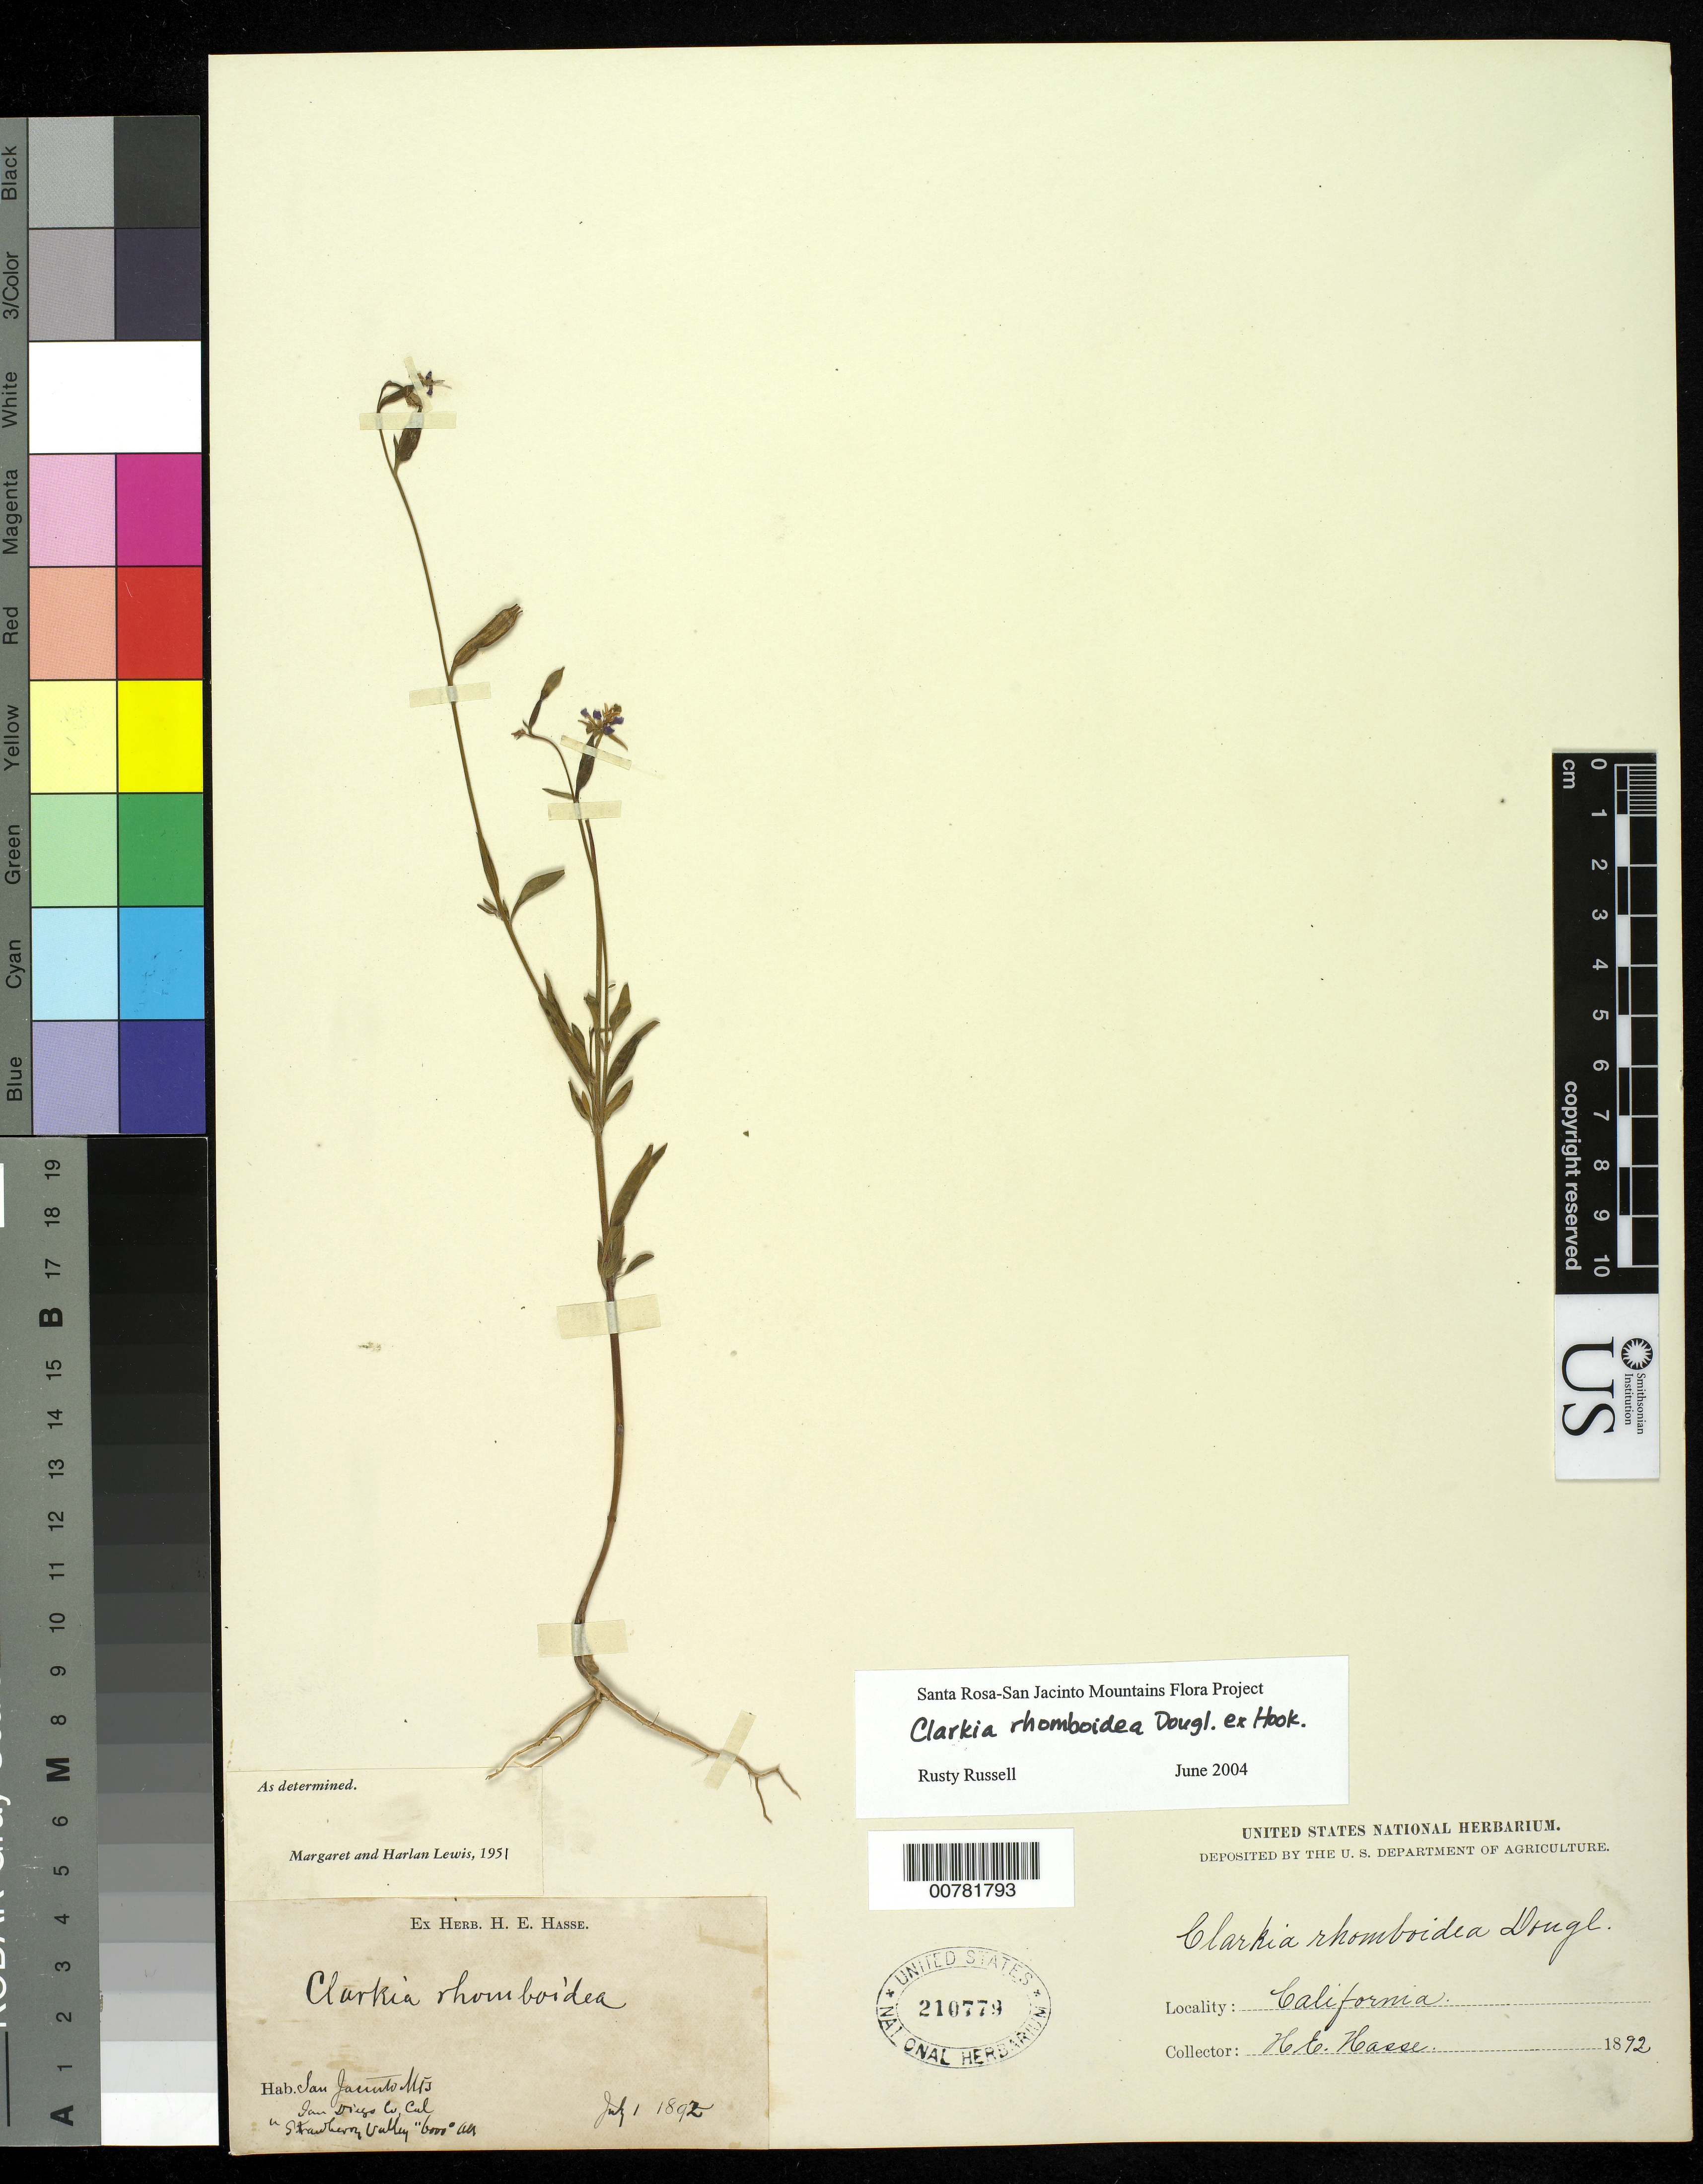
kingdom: Plantae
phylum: Tracheophyta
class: Magnoliopsida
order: Myrtales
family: Onagraceae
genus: Clarkia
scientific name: Clarkia rhomboidea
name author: Douglas ex Hook.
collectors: H. E. Hasse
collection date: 1892-07-01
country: United States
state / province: California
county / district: San Diego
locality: San Diego Co., Cal. San Jacinto Mts, "Strawberry Valley"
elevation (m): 1829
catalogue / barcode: US 210779